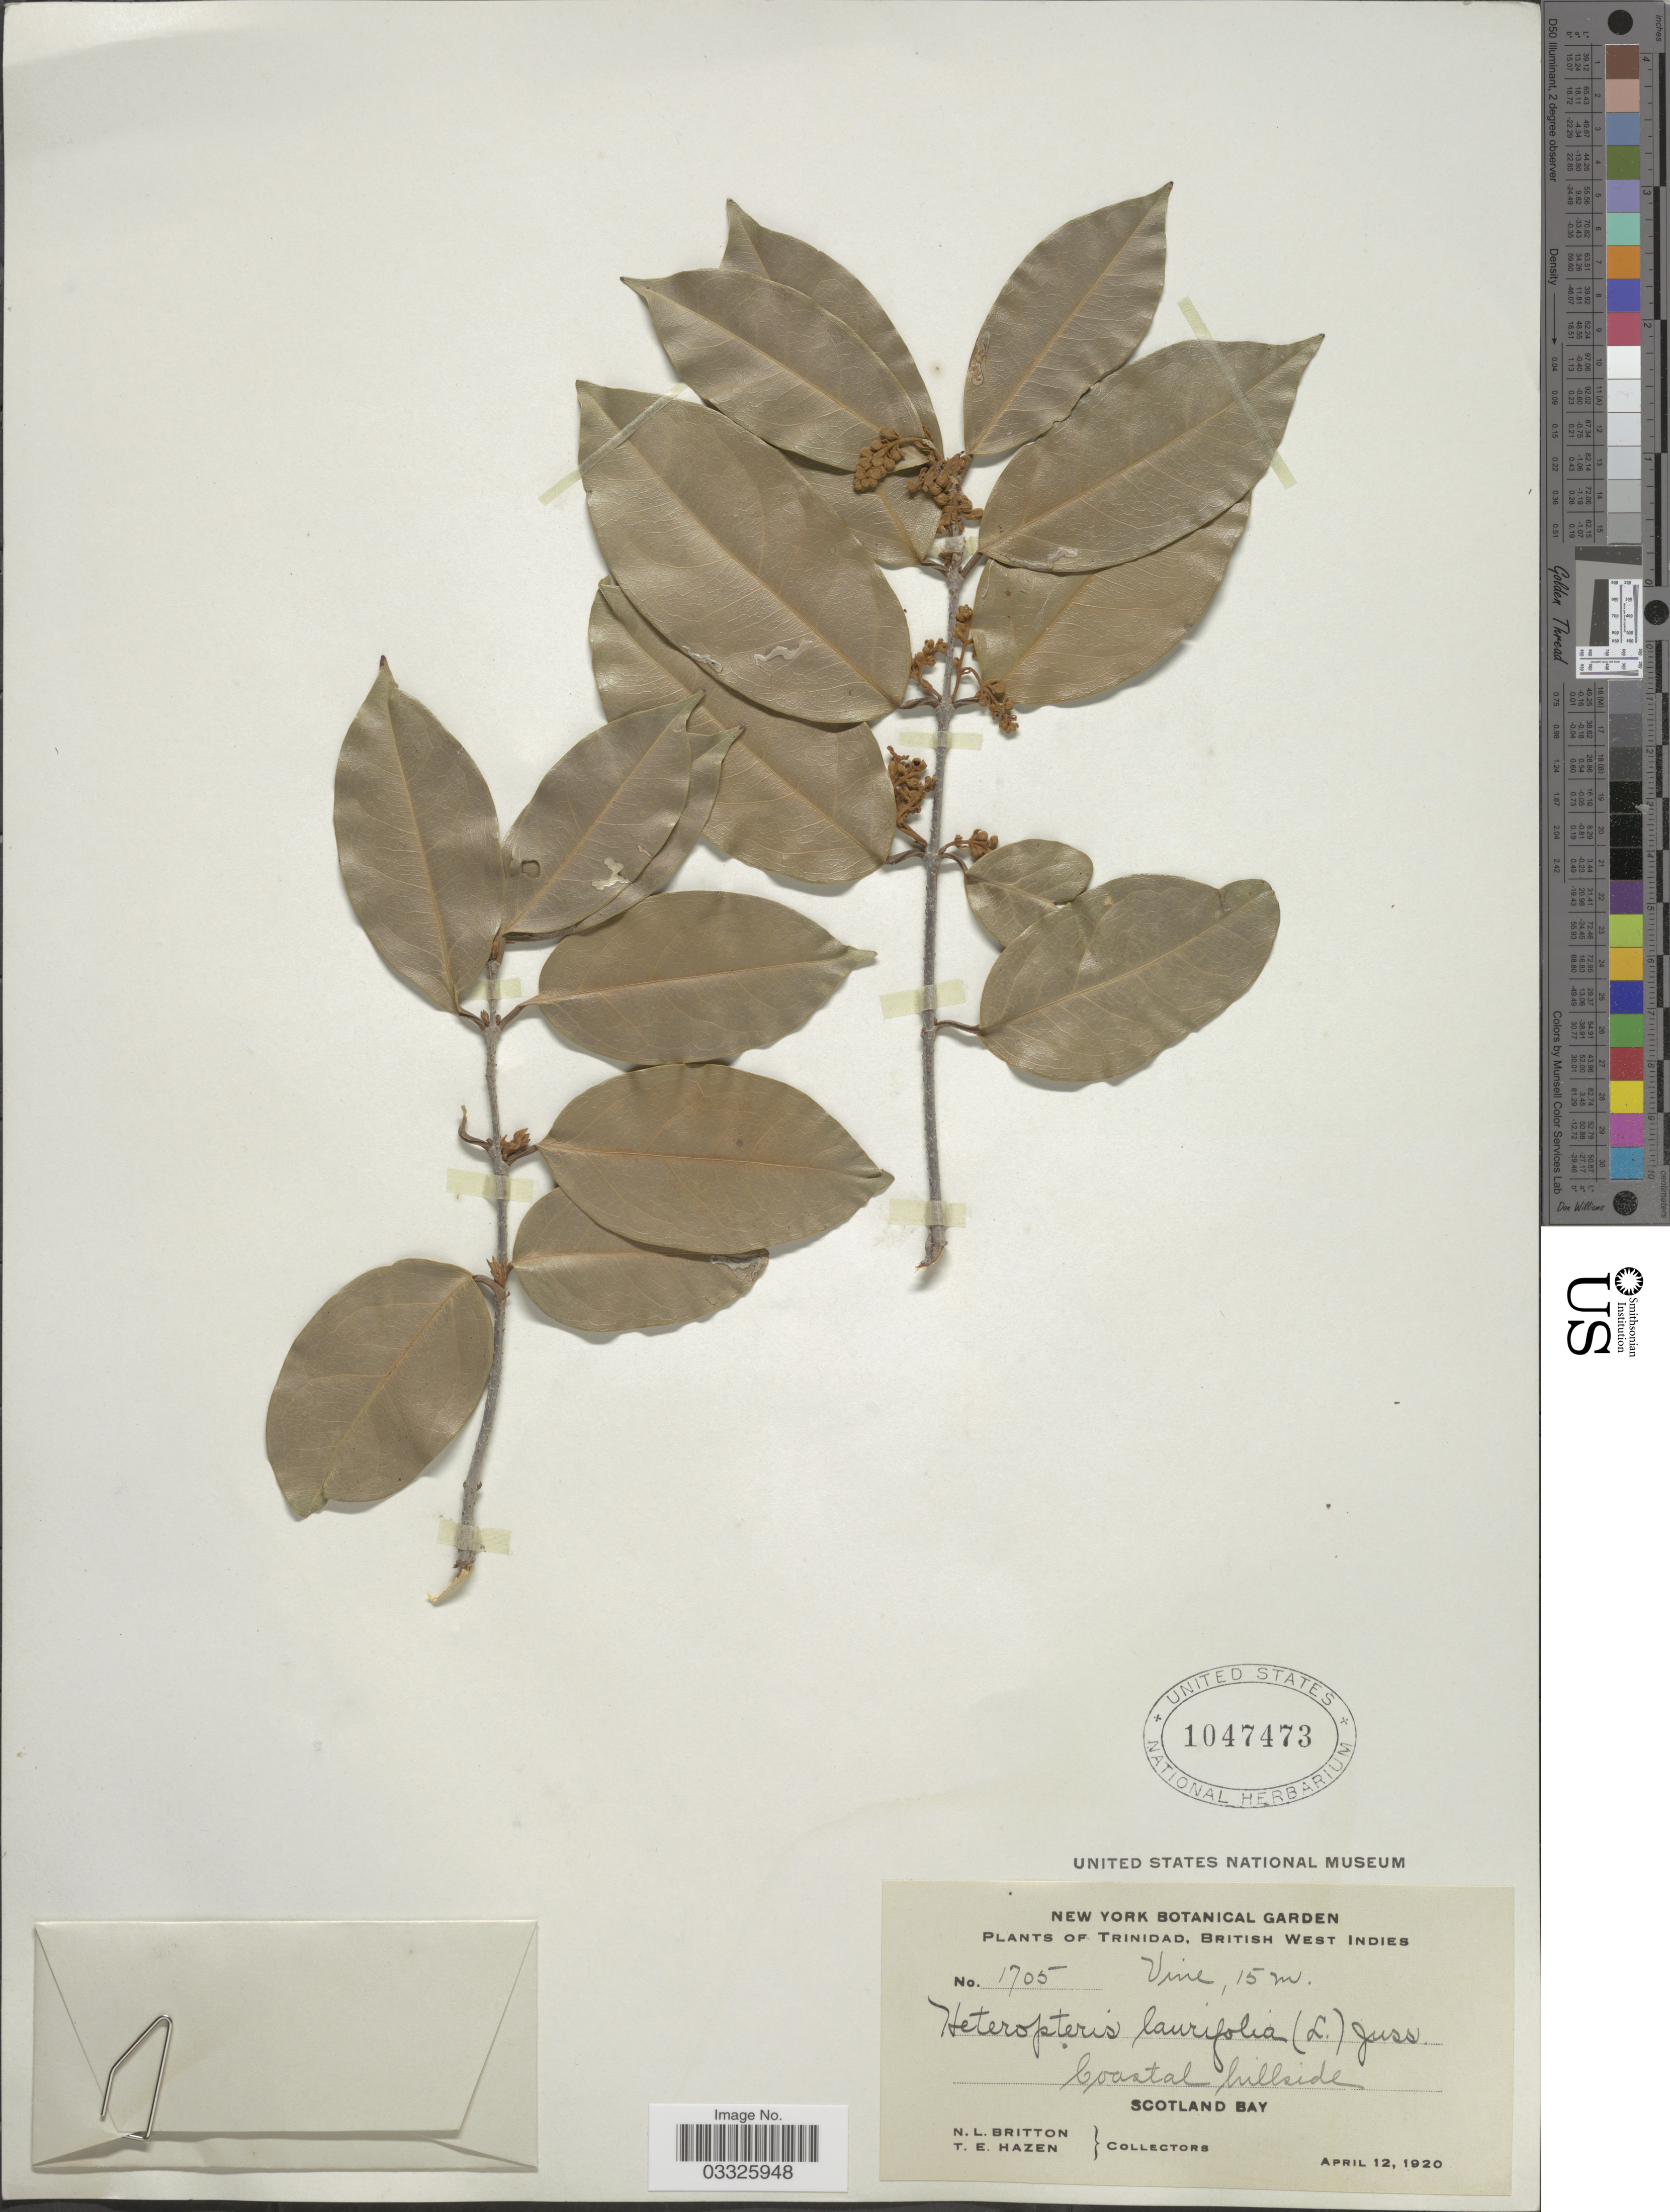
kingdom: Plantae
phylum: Tracheophyta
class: Magnoliopsida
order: Malpighiales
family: Malpighiaceae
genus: Heteropterys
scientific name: Heteropterys laurifolia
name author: (L.) A. Juss.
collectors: N. Britton & T. E. Hazen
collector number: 1705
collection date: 1920-04-12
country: Trinidad and Tobago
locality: Trinidad, British West Indies. Coastal hillside. Scotland Bay.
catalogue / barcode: US 1047473